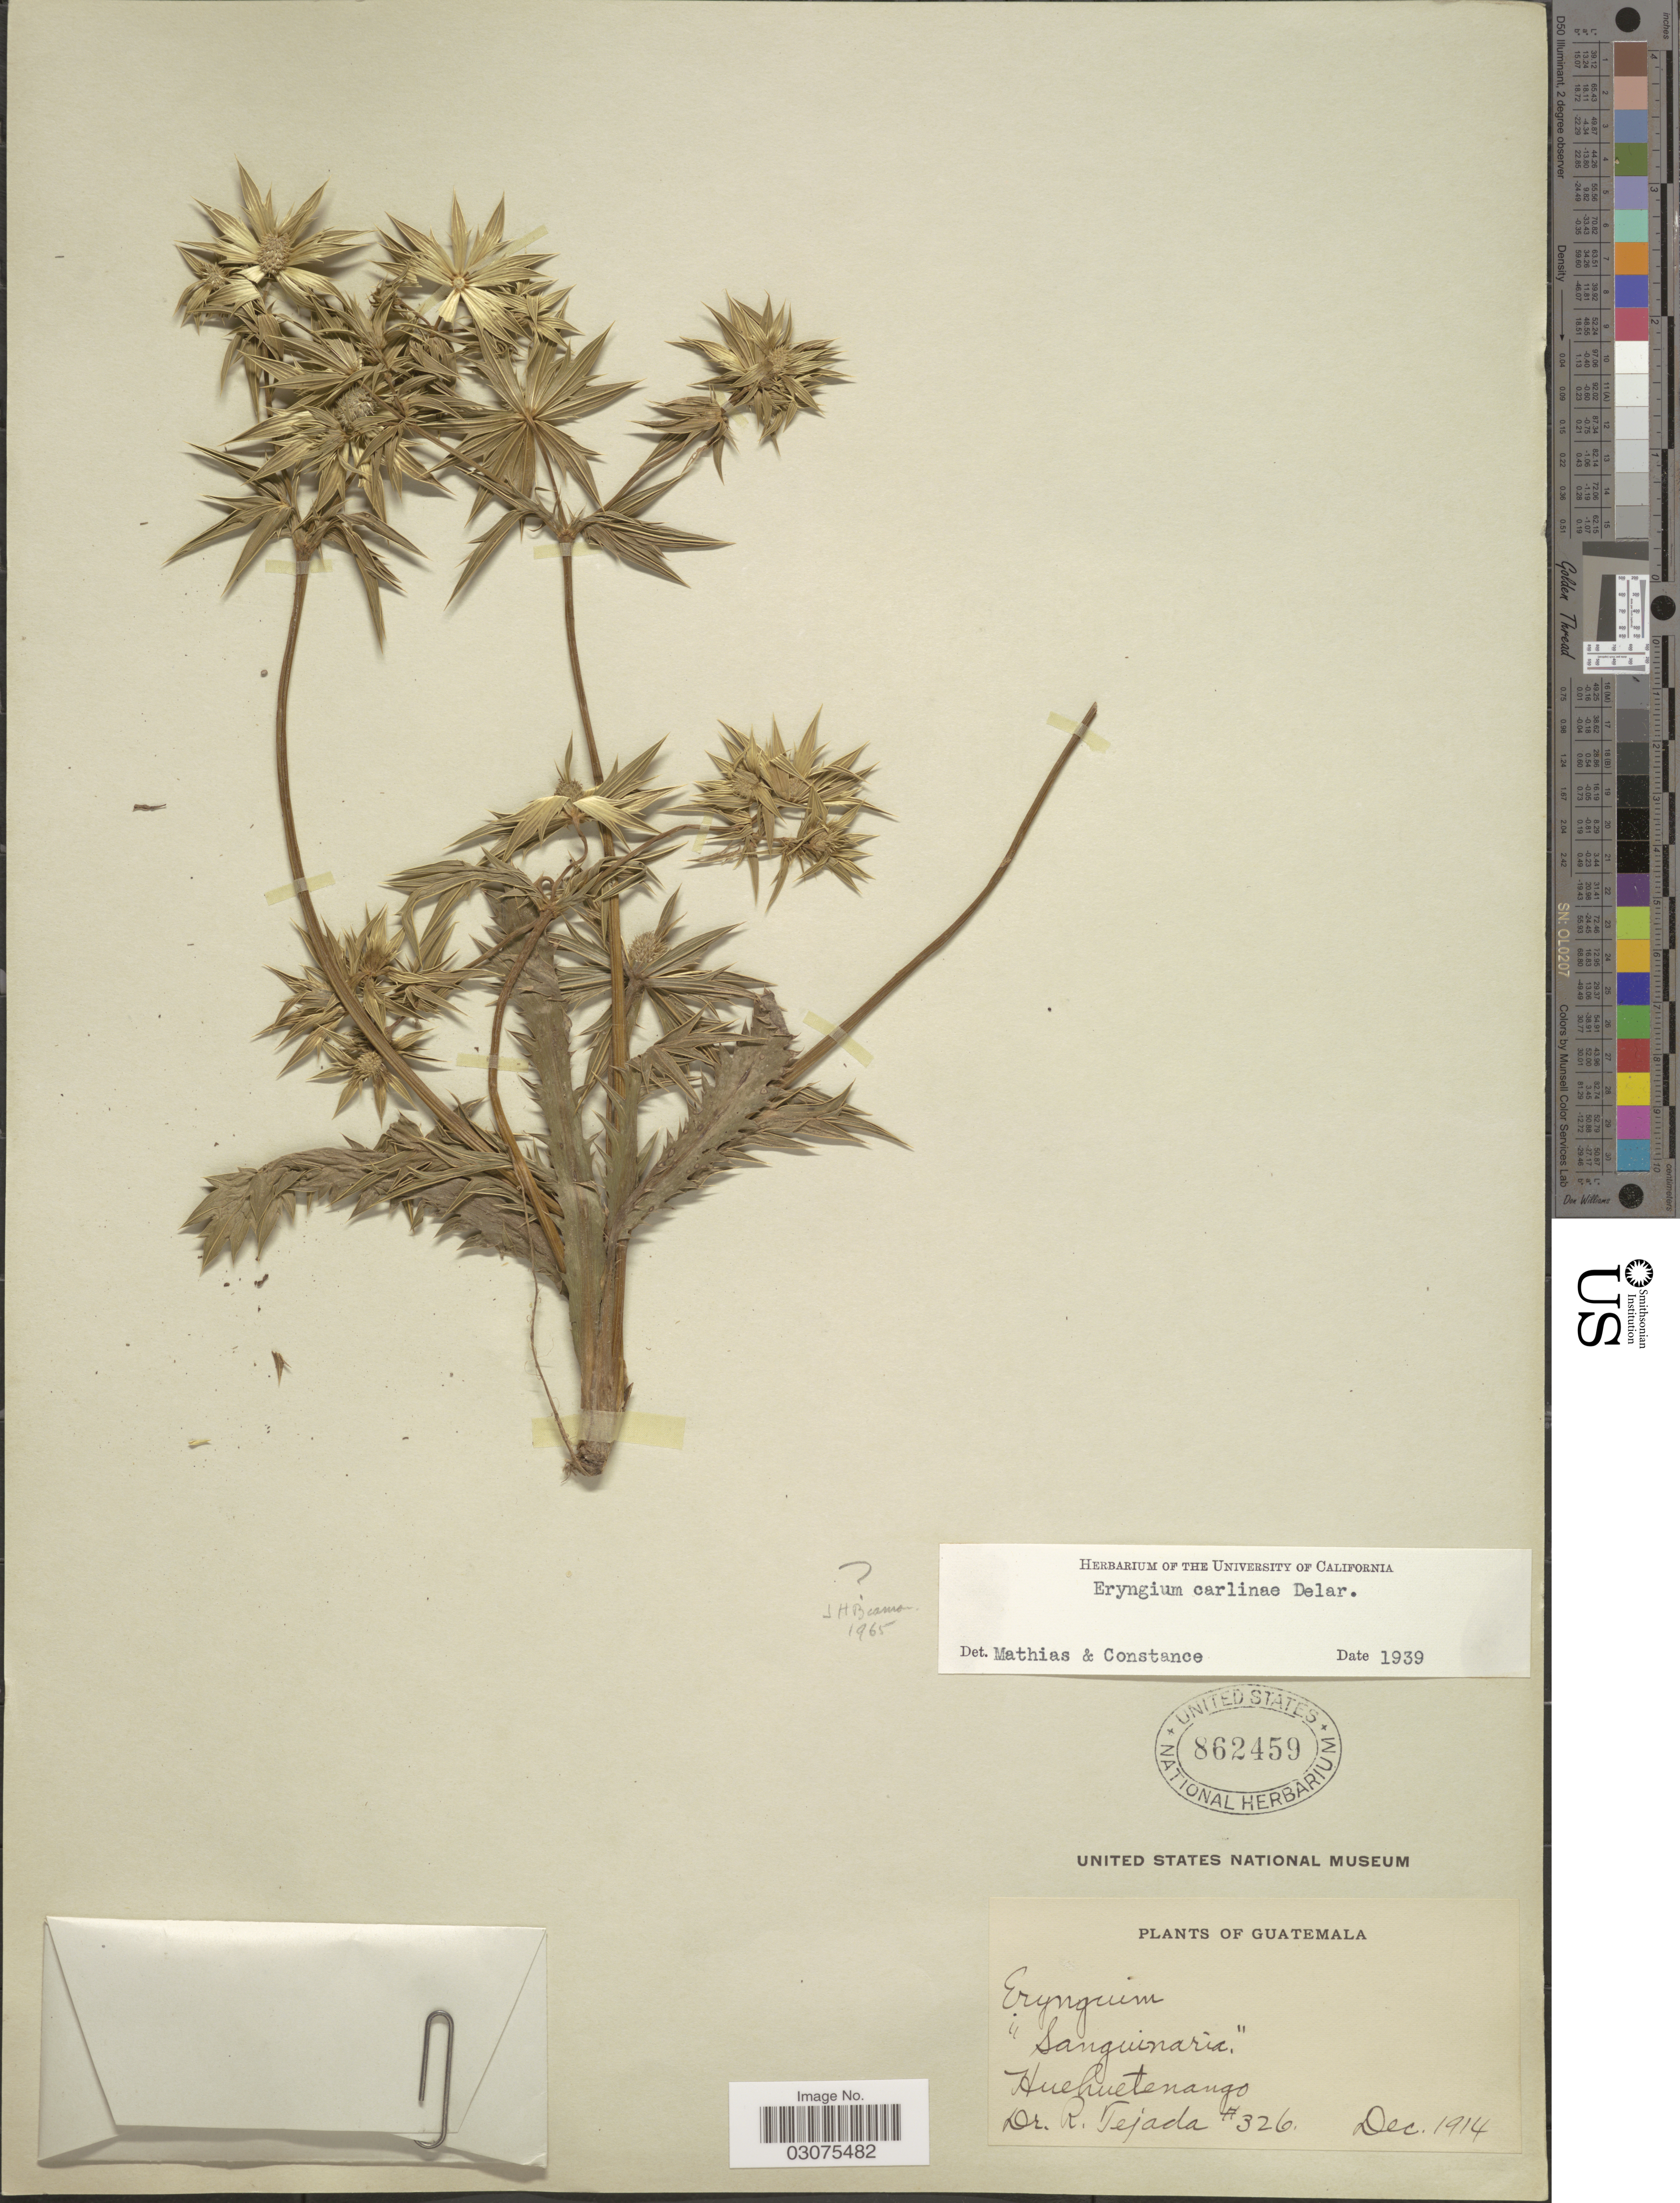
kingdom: Plantae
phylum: Tracheophyta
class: Magnoliopsida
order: Apiales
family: Apiaceae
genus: Eryngium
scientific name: Eryngium carlinae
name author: F. Delaroche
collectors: R. Tejada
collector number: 326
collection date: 1914-12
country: Guatemala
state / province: Huehuetenango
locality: Sanguinaria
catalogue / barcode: US 862459